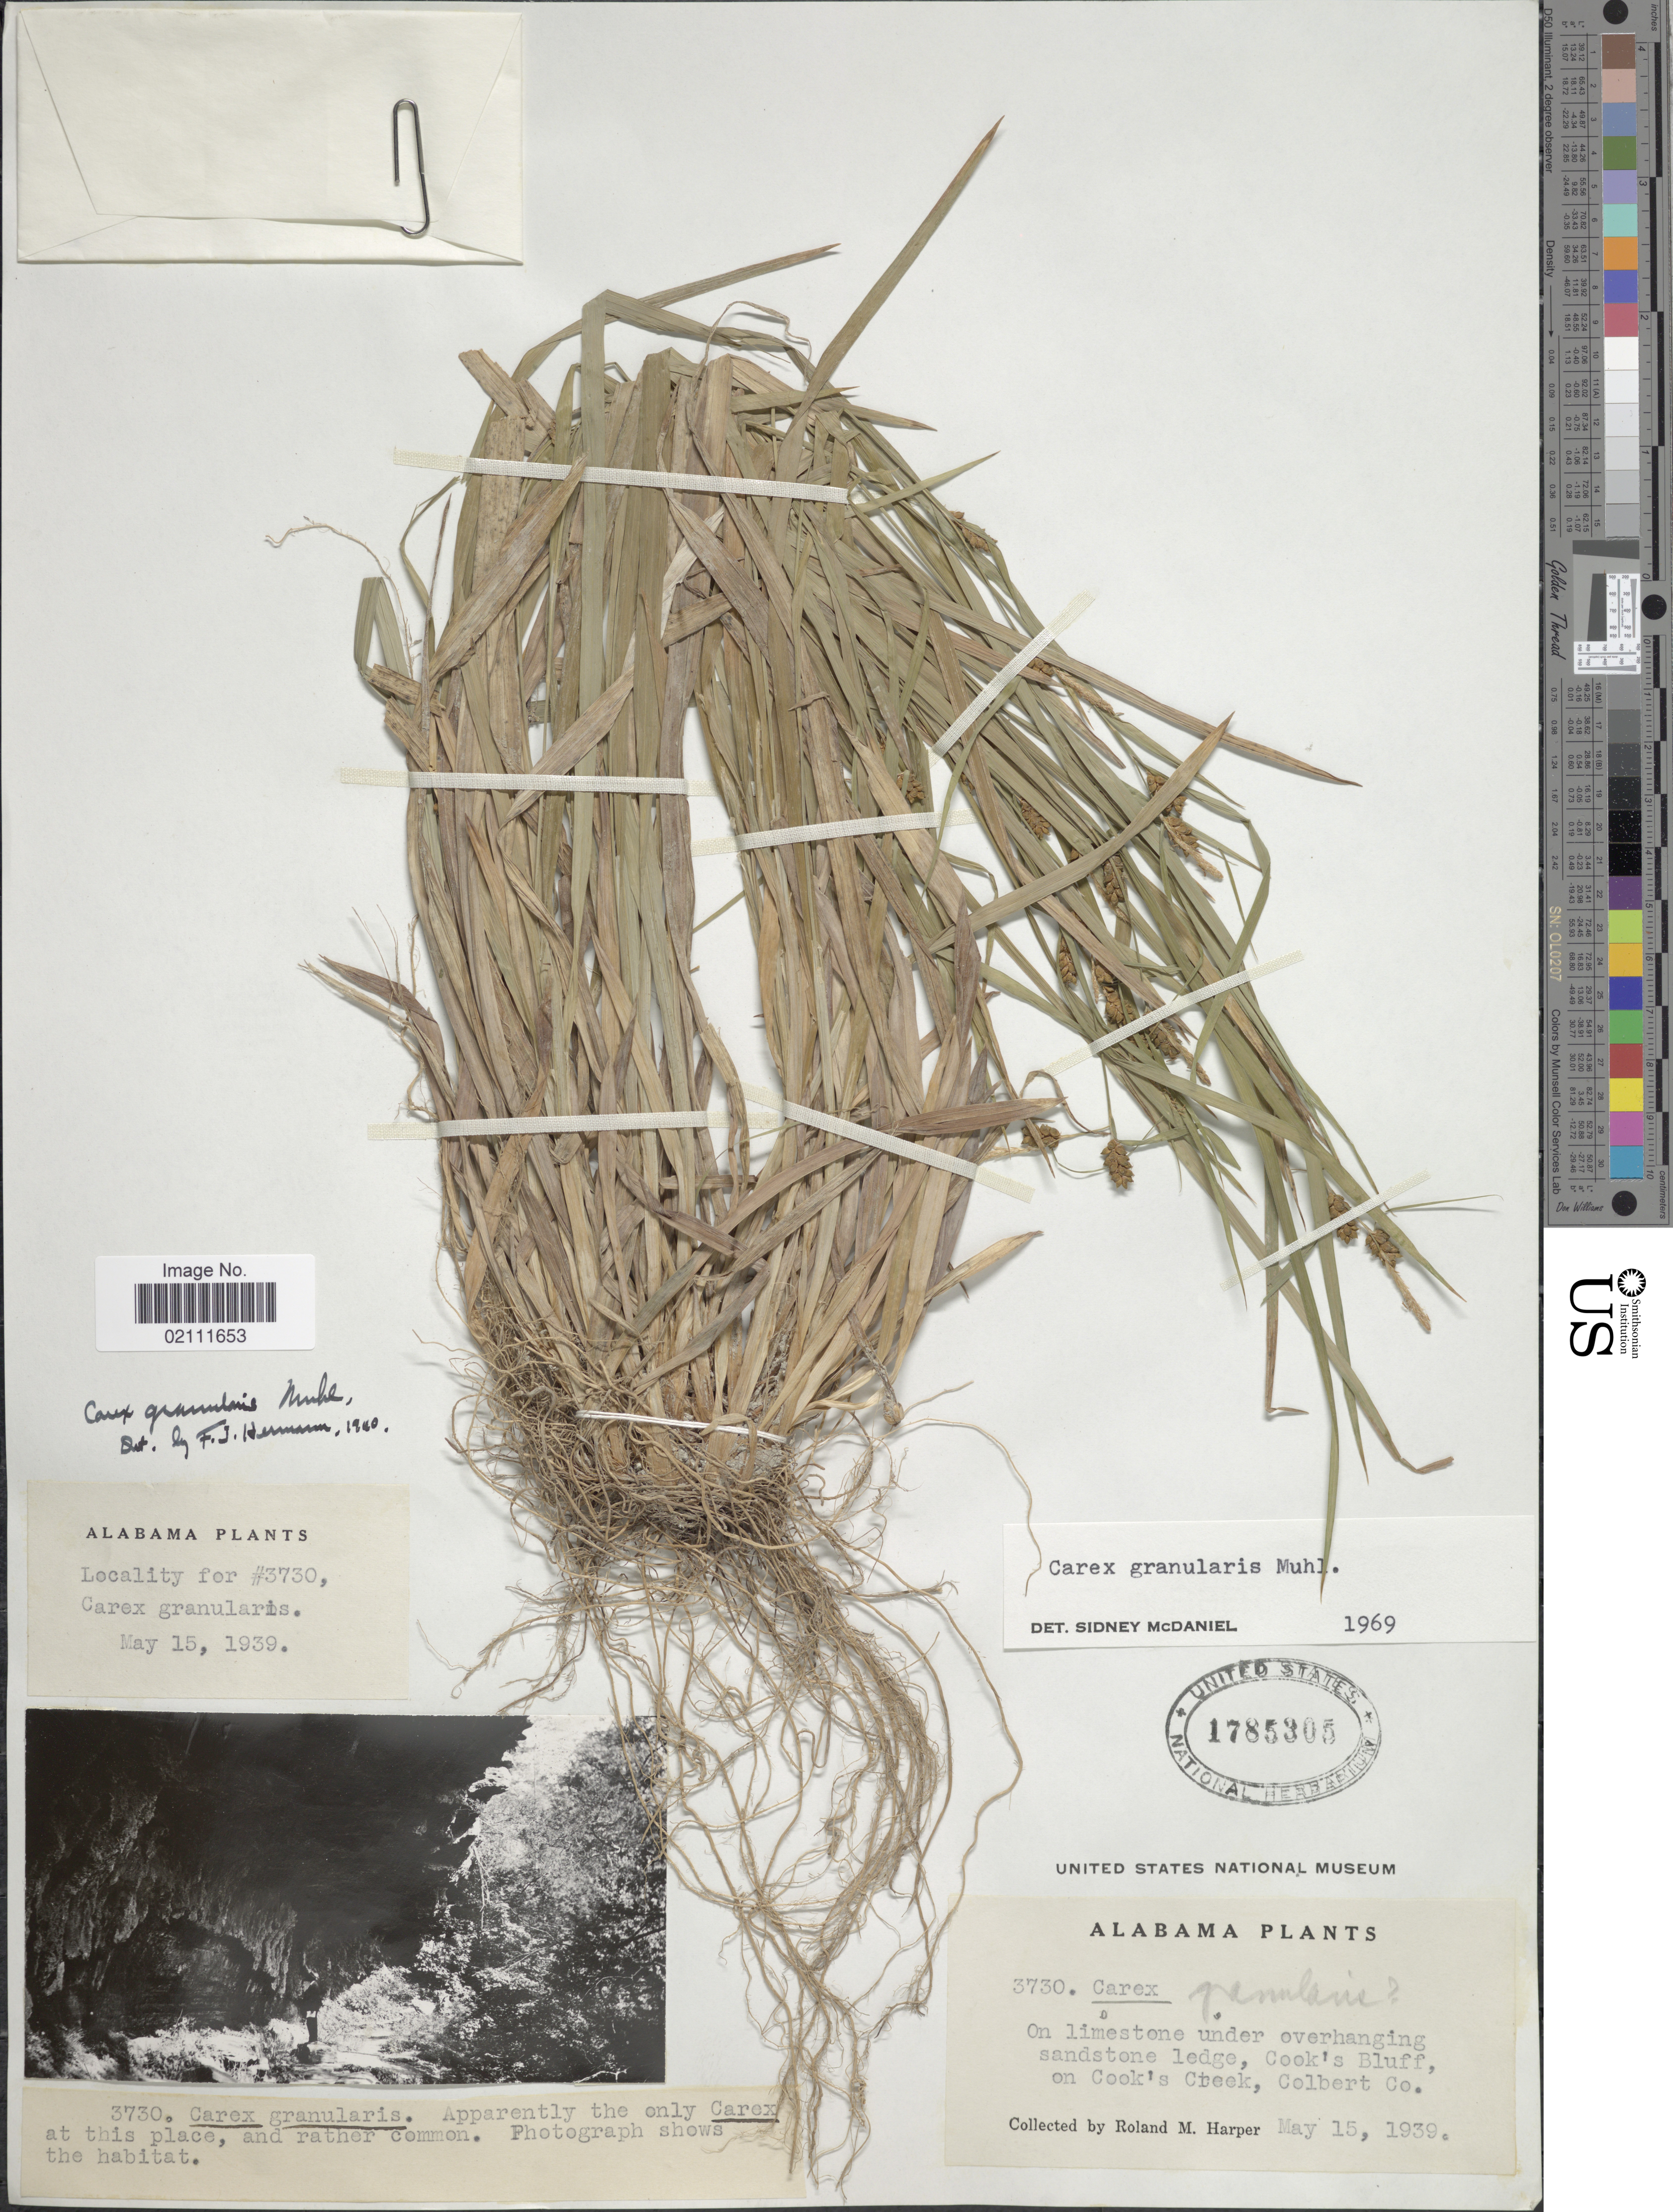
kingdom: Plantae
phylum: Tracheophyta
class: Liliopsida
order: Poales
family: Cyperaceae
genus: Carex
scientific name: Carex granularis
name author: Muhl. ex Willd.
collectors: R. M. Harper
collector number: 3730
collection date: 1939-05-15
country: United States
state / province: Alabama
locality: On limestone under overhanging sandstone ledge, Cook's Bluff, on Cook's Creek, Colbert Co.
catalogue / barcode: US 1785305